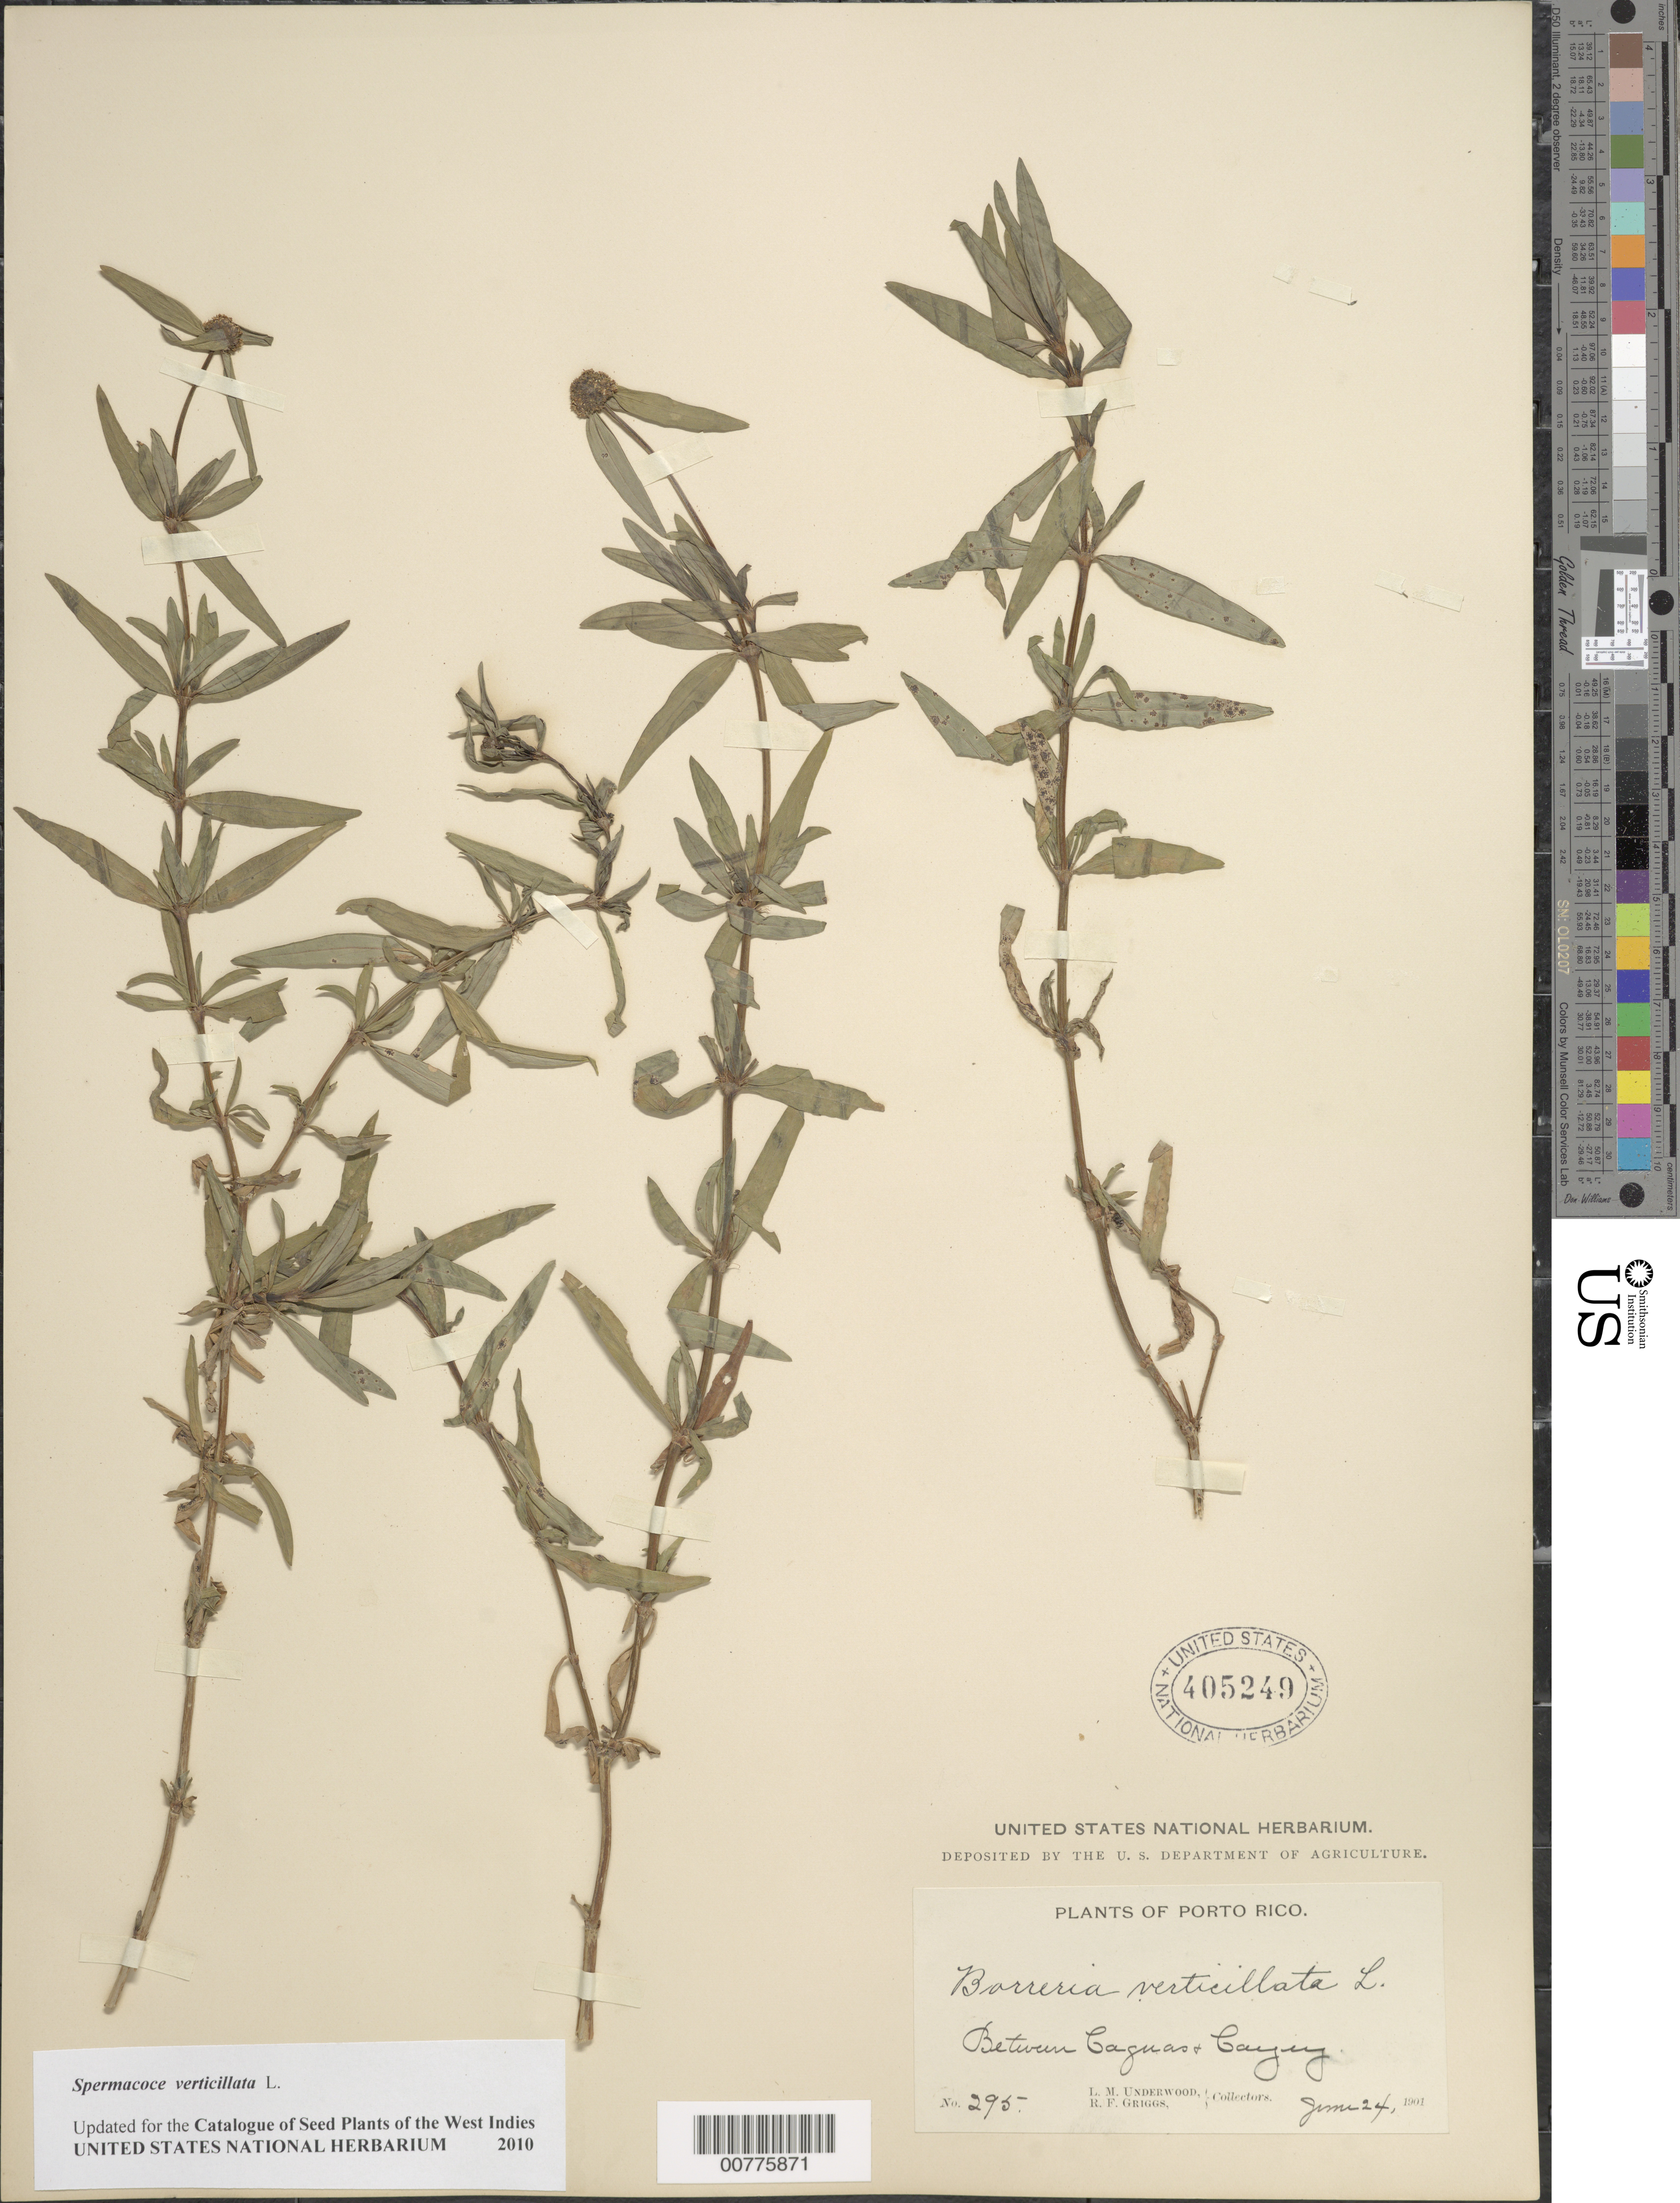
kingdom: Plantae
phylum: Tracheophyta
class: Magnoliopsida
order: Gentianales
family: Rubiaceae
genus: Spermacoce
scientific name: Spermacoce verticillata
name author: L.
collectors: L. M. Underwood & R. F. Griggs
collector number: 295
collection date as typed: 24 Jun 1901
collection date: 1901-06-24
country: Puerto Rico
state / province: Caguas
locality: Between Caguas and Cayey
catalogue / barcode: US 405249